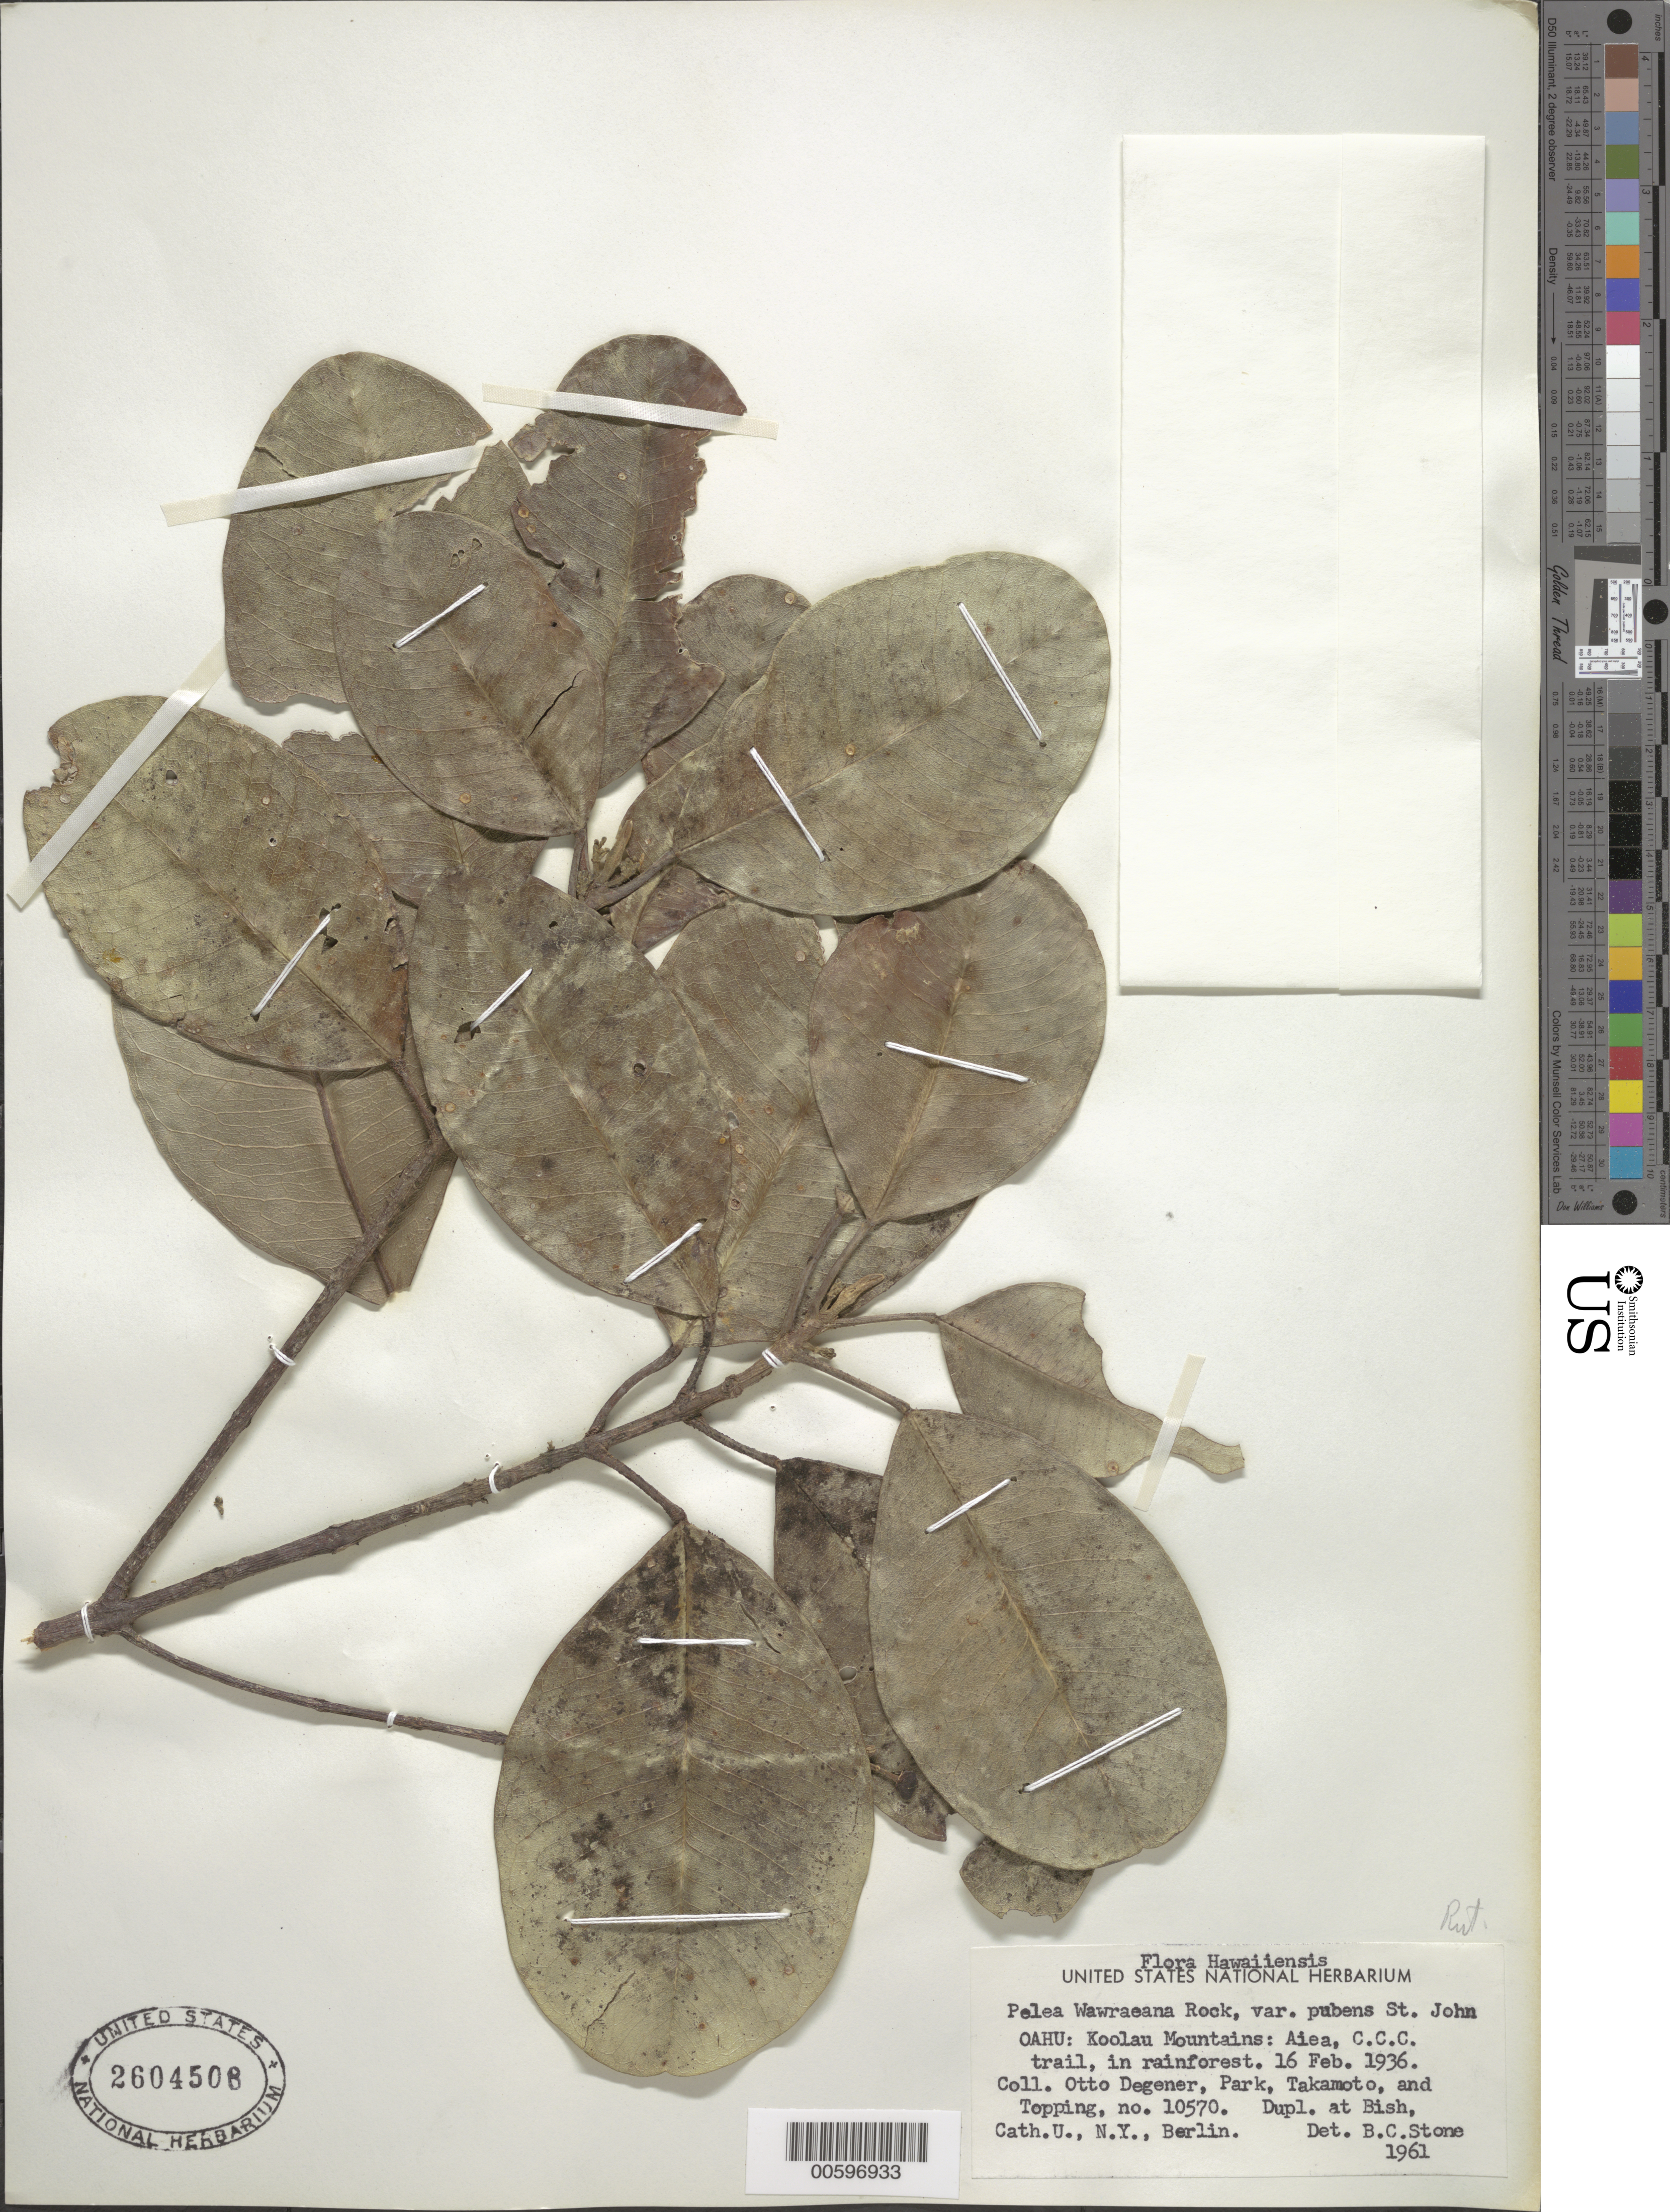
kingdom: Plantae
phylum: Tracheophyta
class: Magnoliopsida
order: Sapindales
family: Rutaceae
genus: Melicope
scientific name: Melicope wawraeana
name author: (H. Lév.) T.G. Hartley & B.C. Stone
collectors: O. Degener, Park, -. Takamoto & D. L. Topping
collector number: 10570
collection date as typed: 16 Feb 1936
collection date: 1936-02-16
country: United States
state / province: Hawaii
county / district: Honolulu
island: Oahu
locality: Koolau Mts: Aiea, C.C.C. trail.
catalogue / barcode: US 2604508